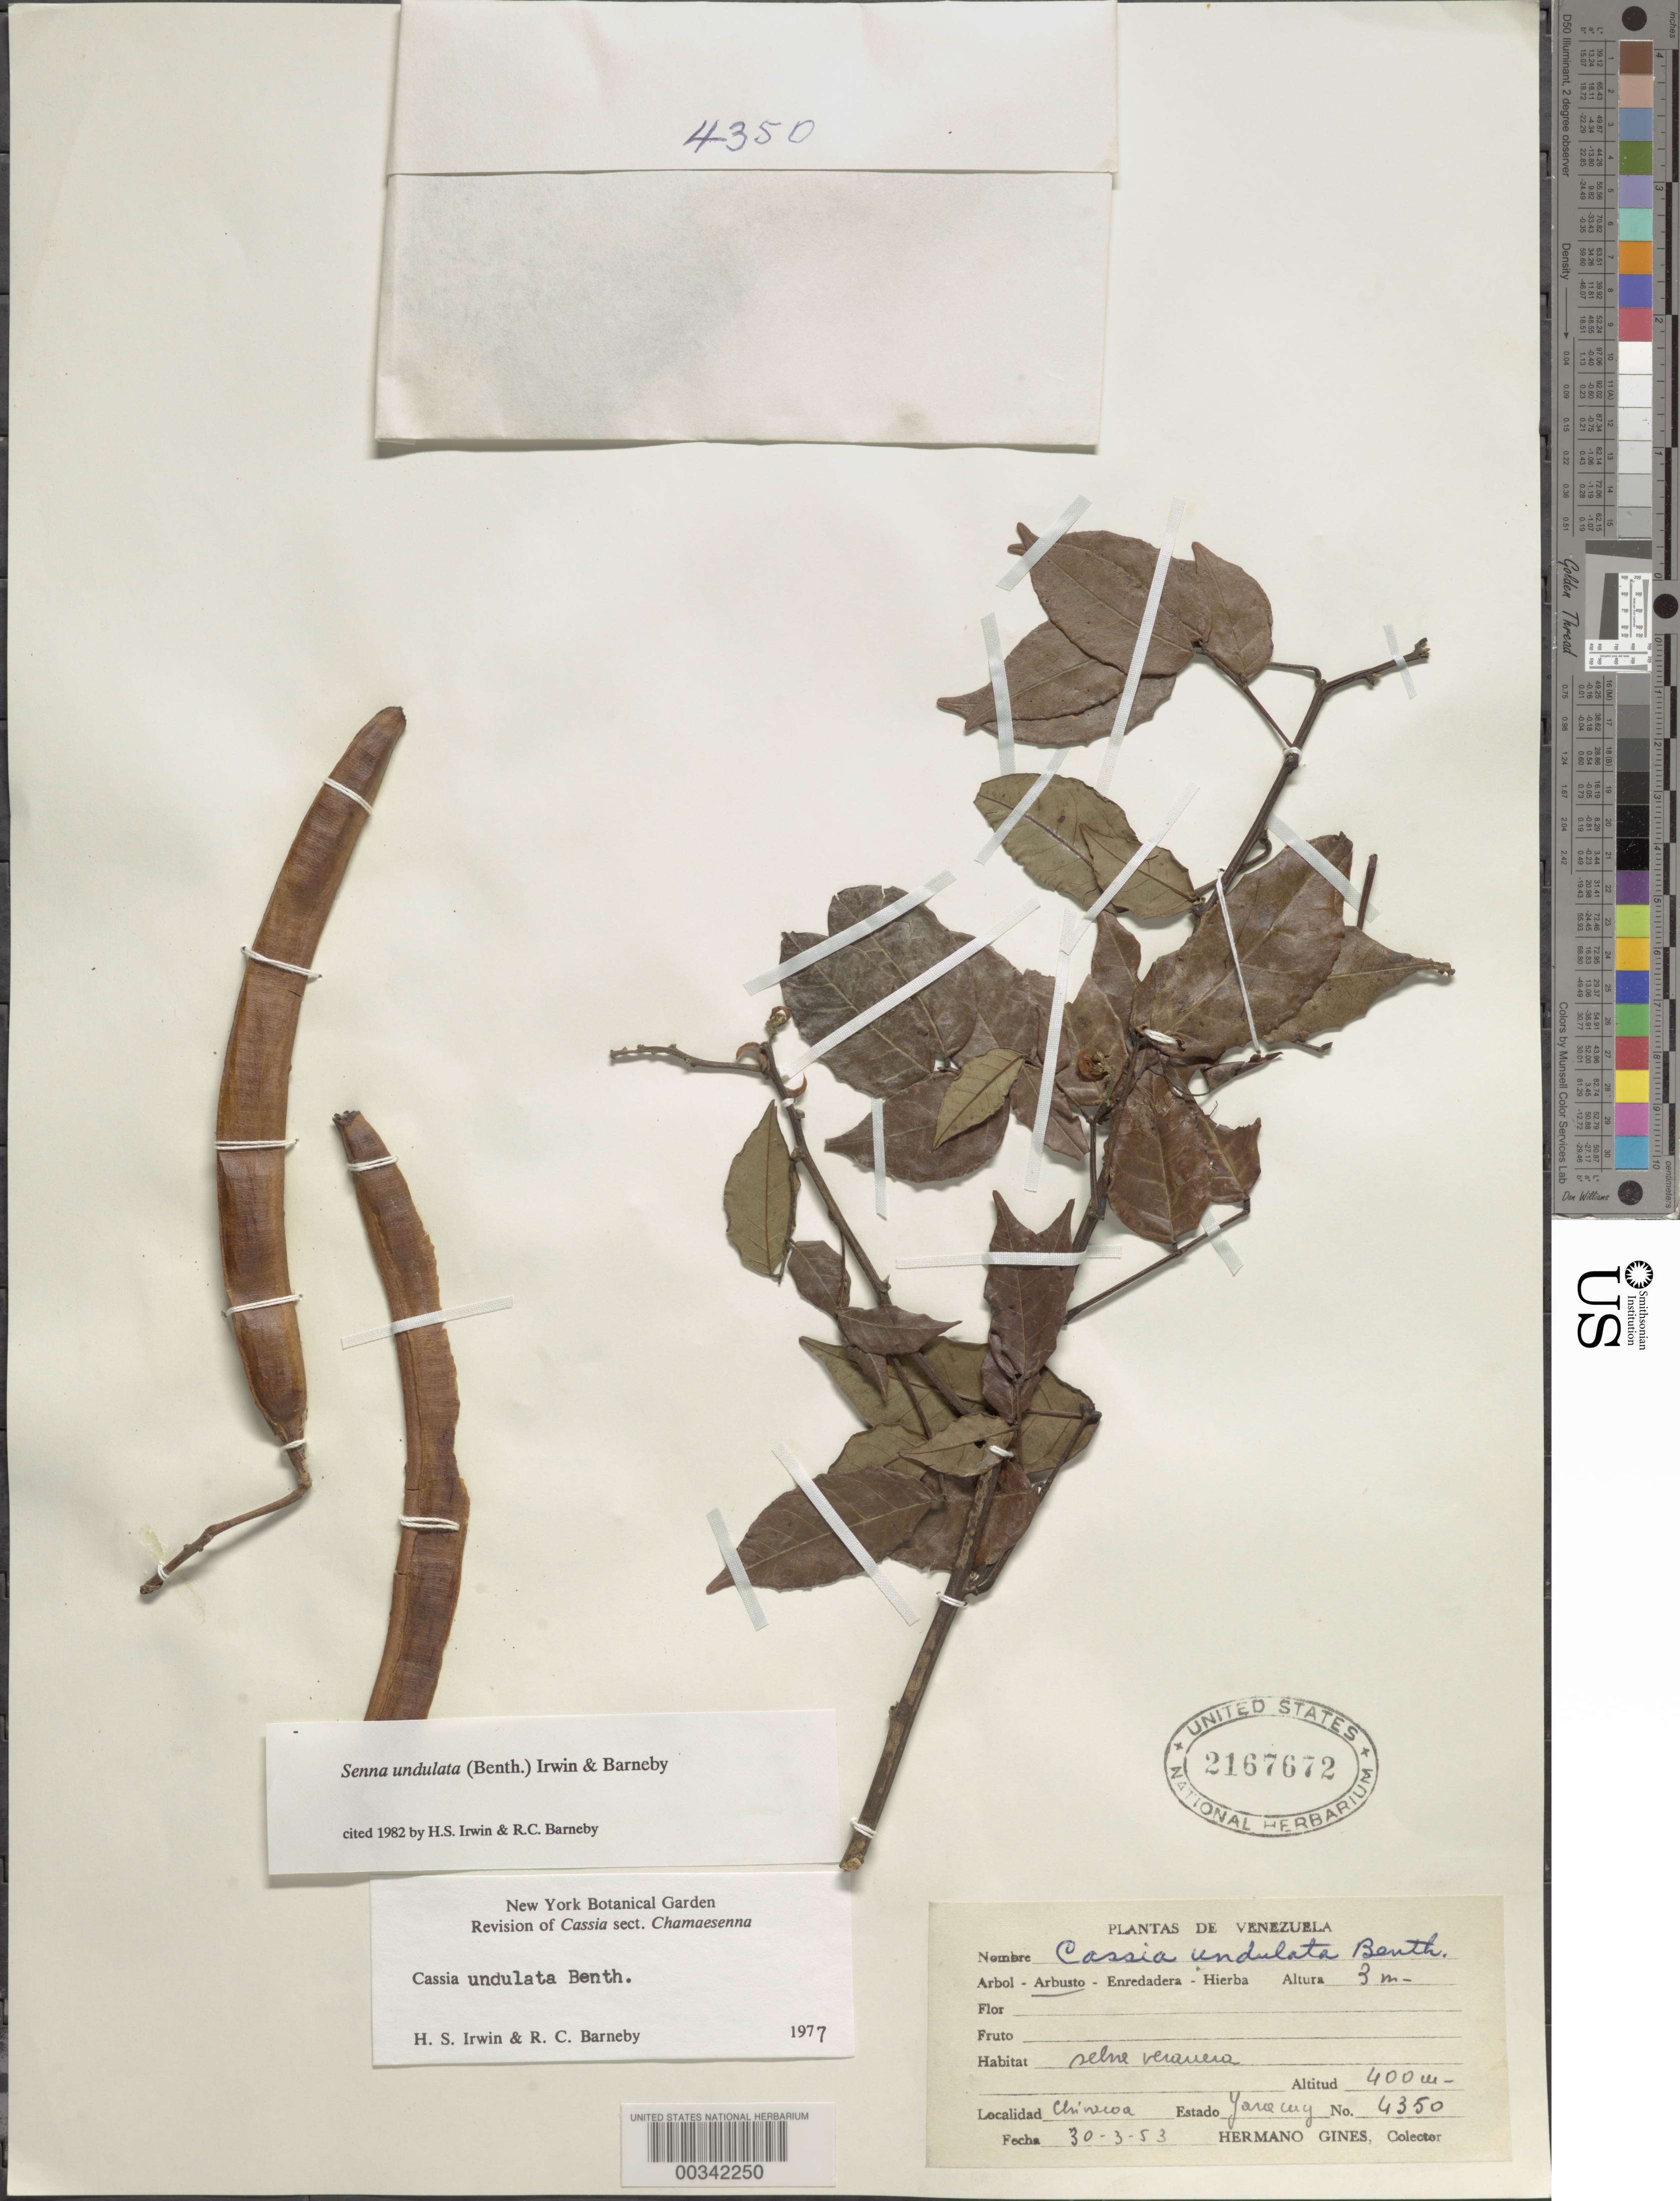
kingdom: Plantae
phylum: Tracheophyta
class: Magnoliopsida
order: Fabales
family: Fabaceae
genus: Senna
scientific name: Senna undulata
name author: (Benth.) H.S. Irwin & Barneby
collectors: Bro. Gines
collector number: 4350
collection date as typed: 30 Mar 1953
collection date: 1953-03-30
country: Venezuela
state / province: Yaracuy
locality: Chincoa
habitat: Selve veranero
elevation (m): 400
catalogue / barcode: US 2167672